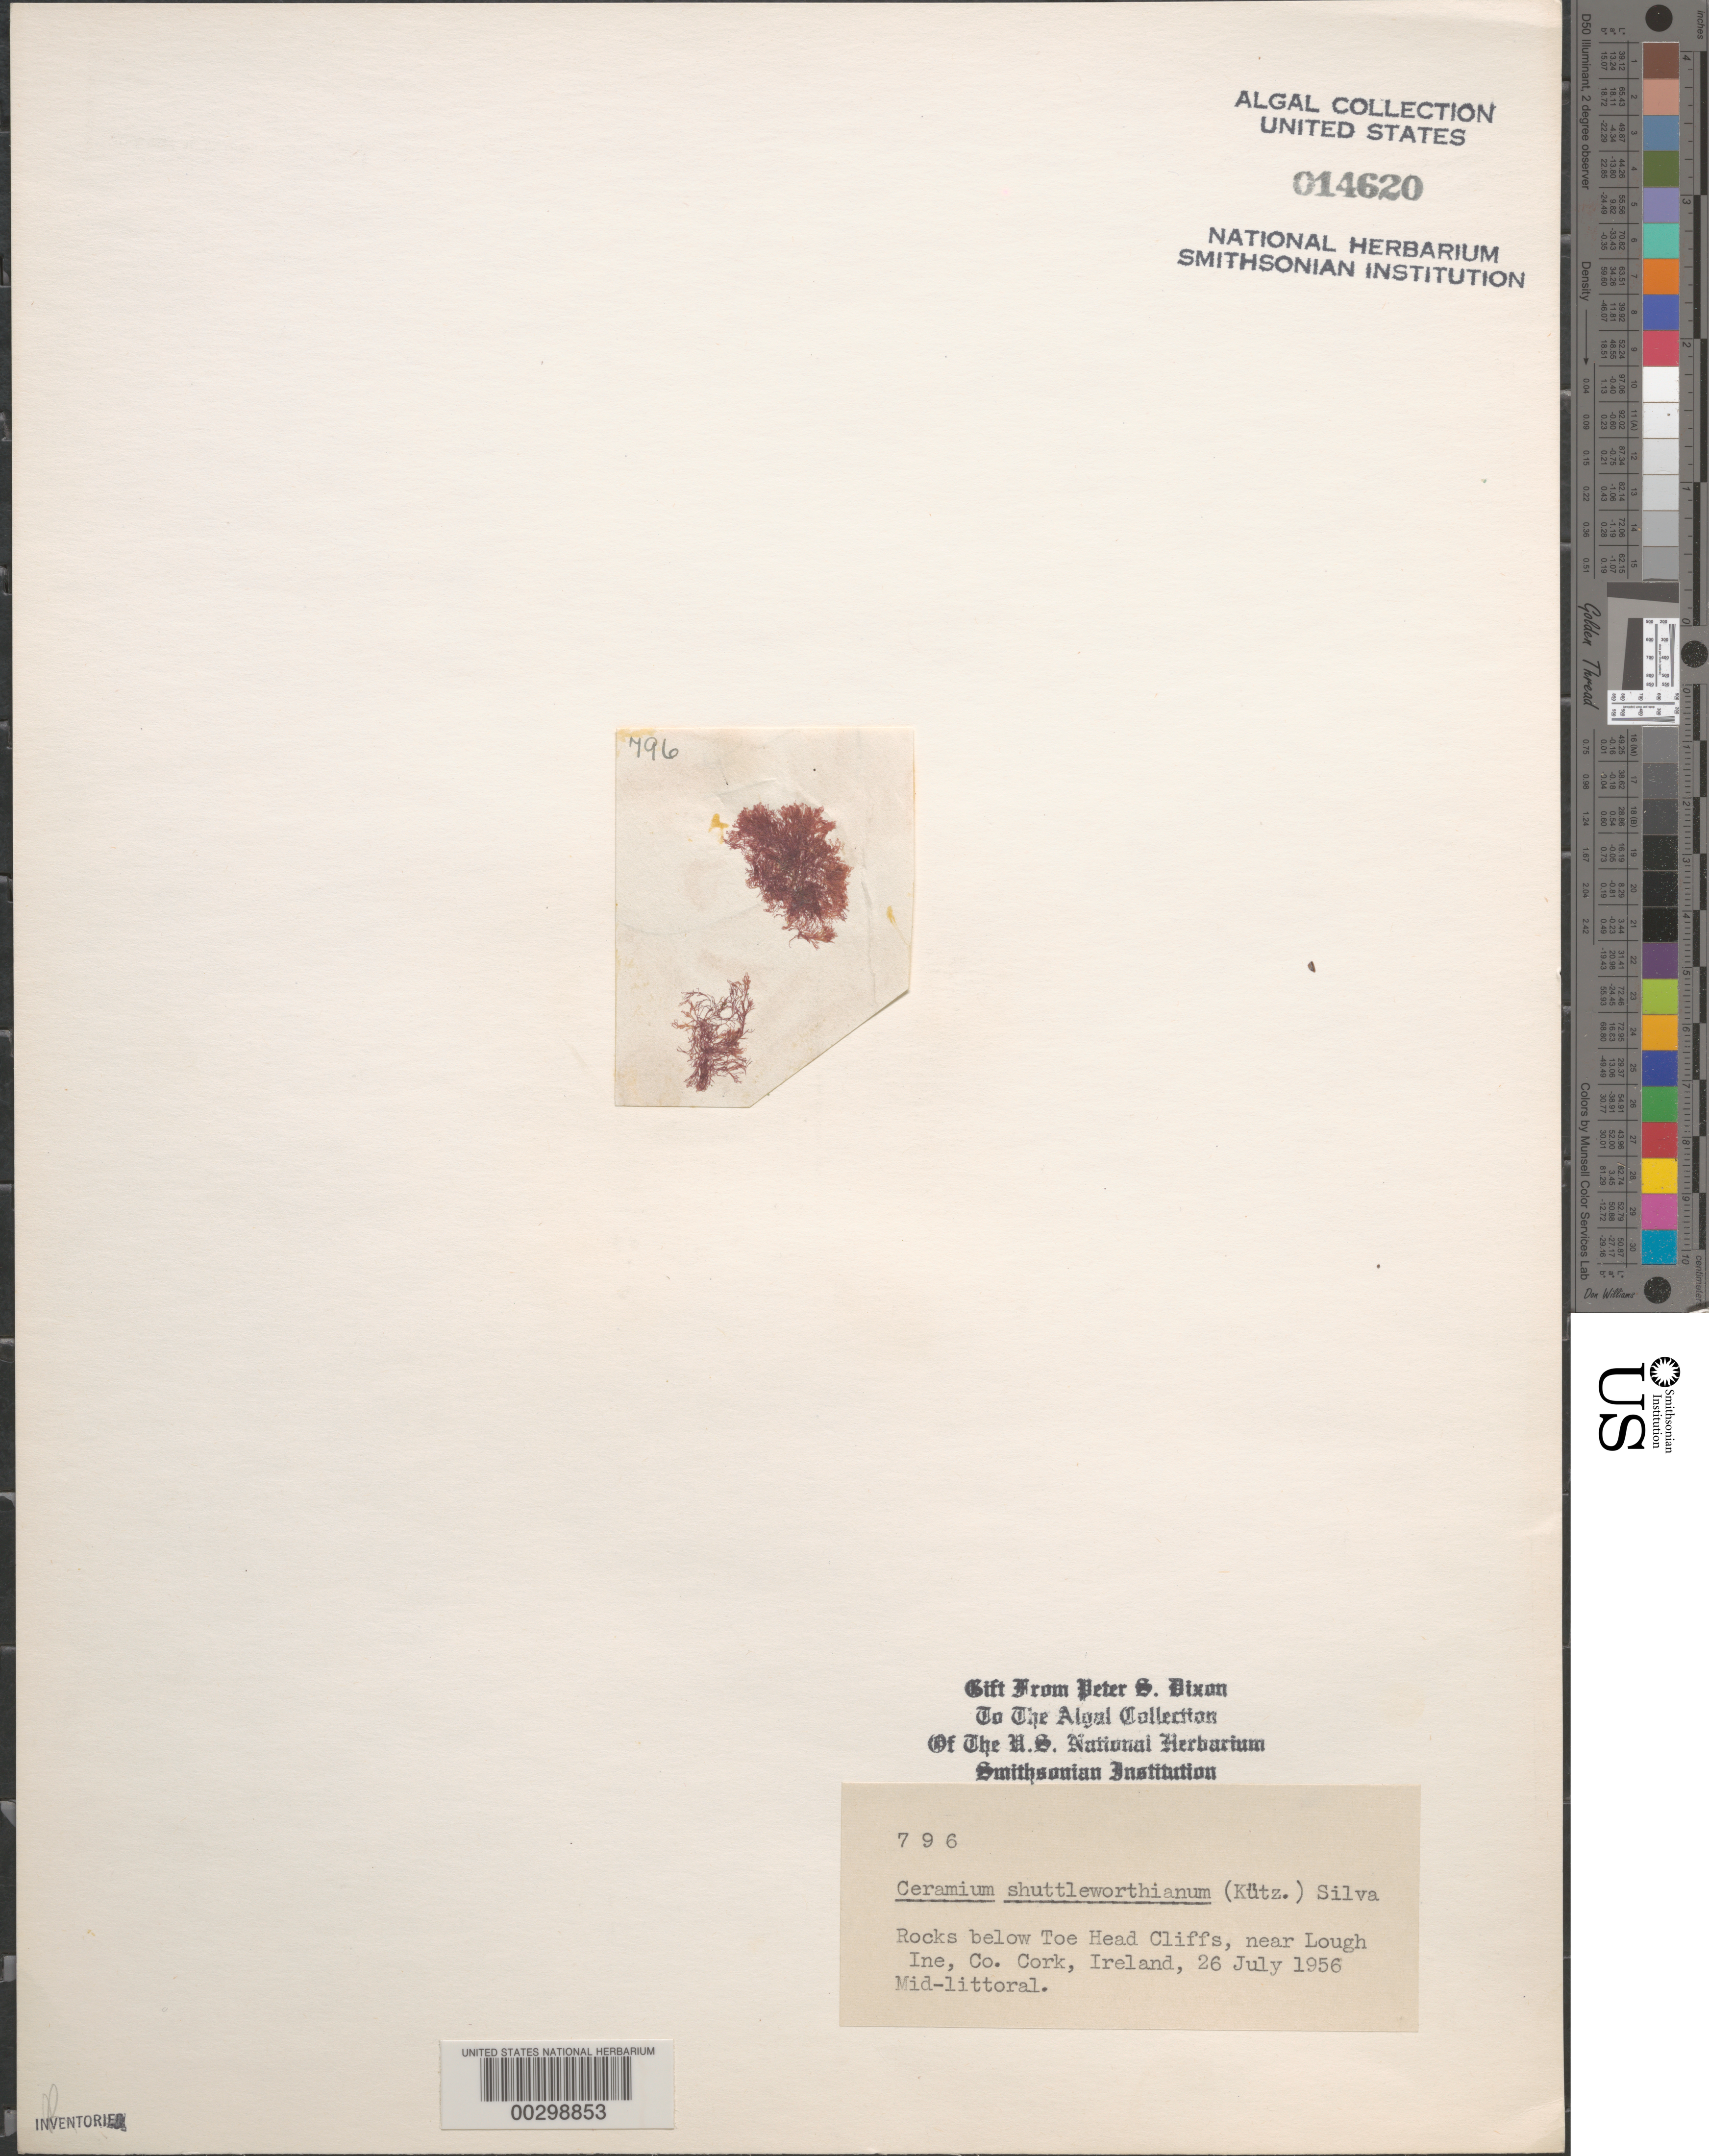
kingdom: Plantae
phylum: Rhodophyta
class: Florideophyceae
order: Ceramiales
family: Ceramiaceae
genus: Ceramium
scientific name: Ceramium shuttleworthianum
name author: (Kütz.) Rabenh.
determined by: Dixon, P. S.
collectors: P. S. Dixon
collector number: PSD 796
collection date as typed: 26 Jul 1956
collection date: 1956-07-26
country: Ireland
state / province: Munster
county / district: Cork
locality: Below Toe Head Cliffs, near Lough Ine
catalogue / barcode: US 14620